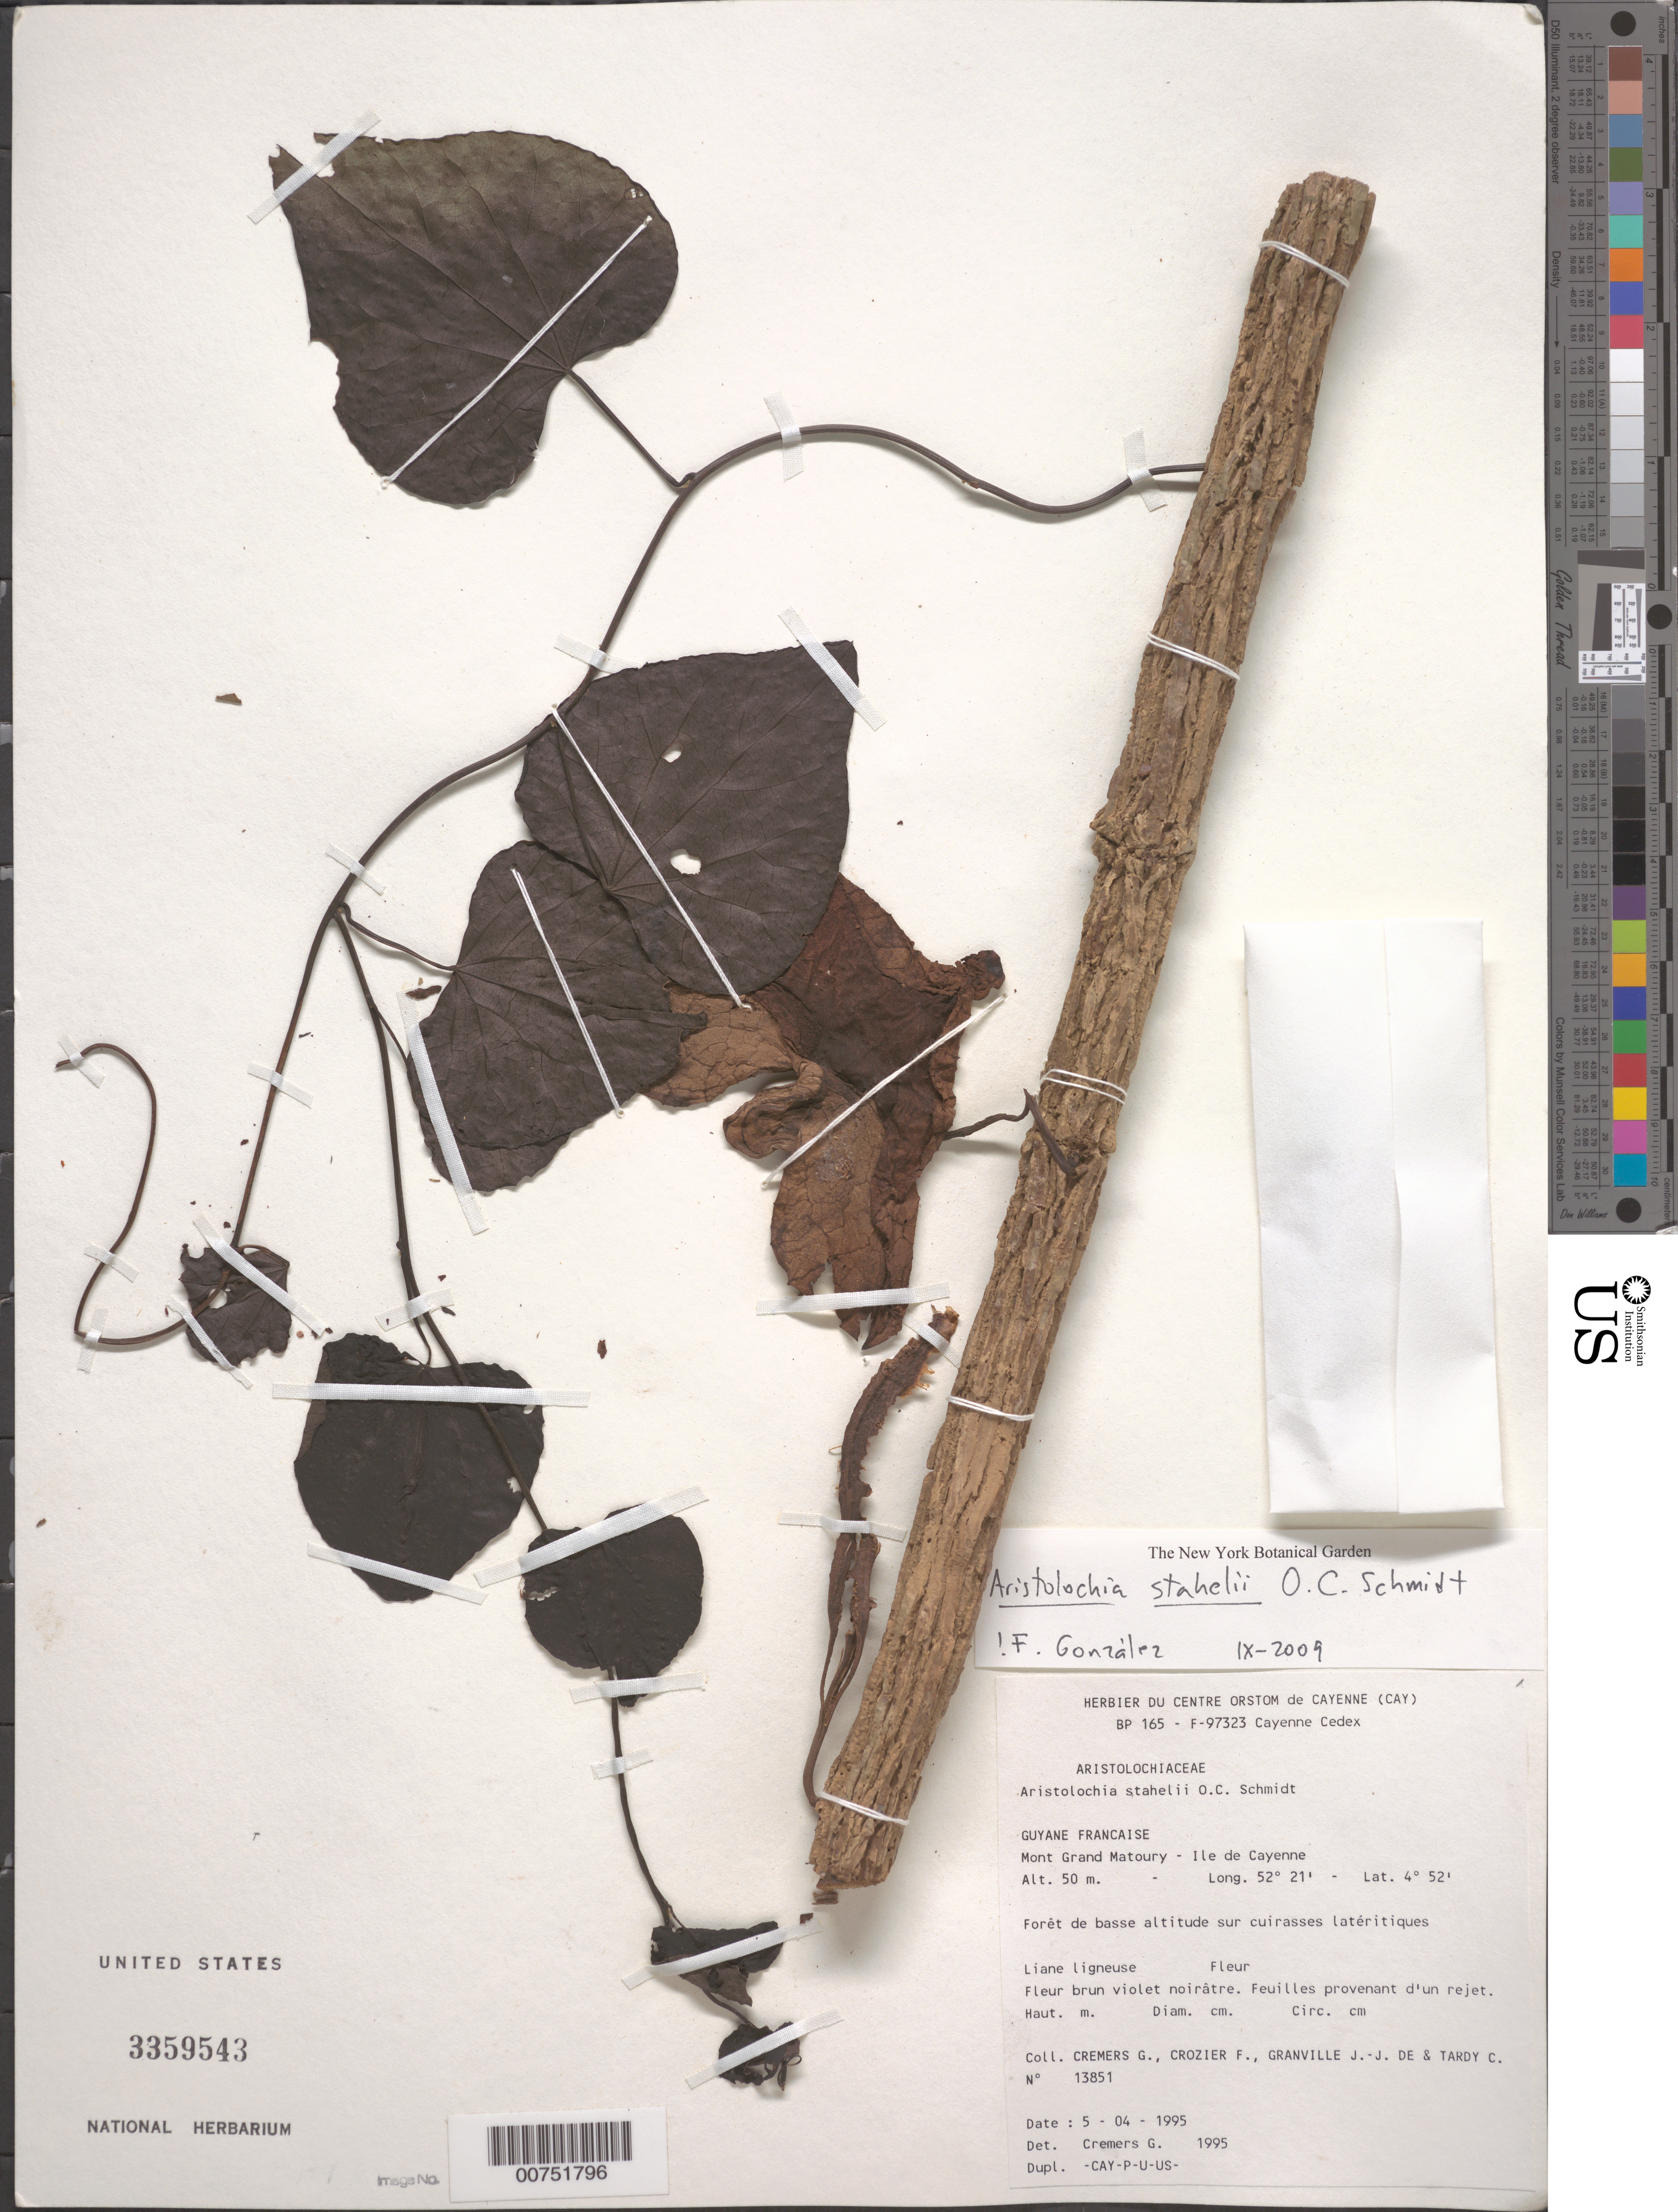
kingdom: Plantae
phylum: Tracheophyta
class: Magnoliopsida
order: Piperales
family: Aristolochiaceae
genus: Aristolochia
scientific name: Aristolochia stahelii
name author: O.C. Schmidt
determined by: Cremers, Georges A.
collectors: G. Cremers, F. Crozier, J.-J. de Granville & C. Tardy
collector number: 13851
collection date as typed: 5-Apr-95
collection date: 1995-04-05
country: French Guiana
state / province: Cayenne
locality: Mont Grand Matoury, Ile de Cayenne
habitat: Lowland forest on lateritic crust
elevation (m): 50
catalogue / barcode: US 3359543